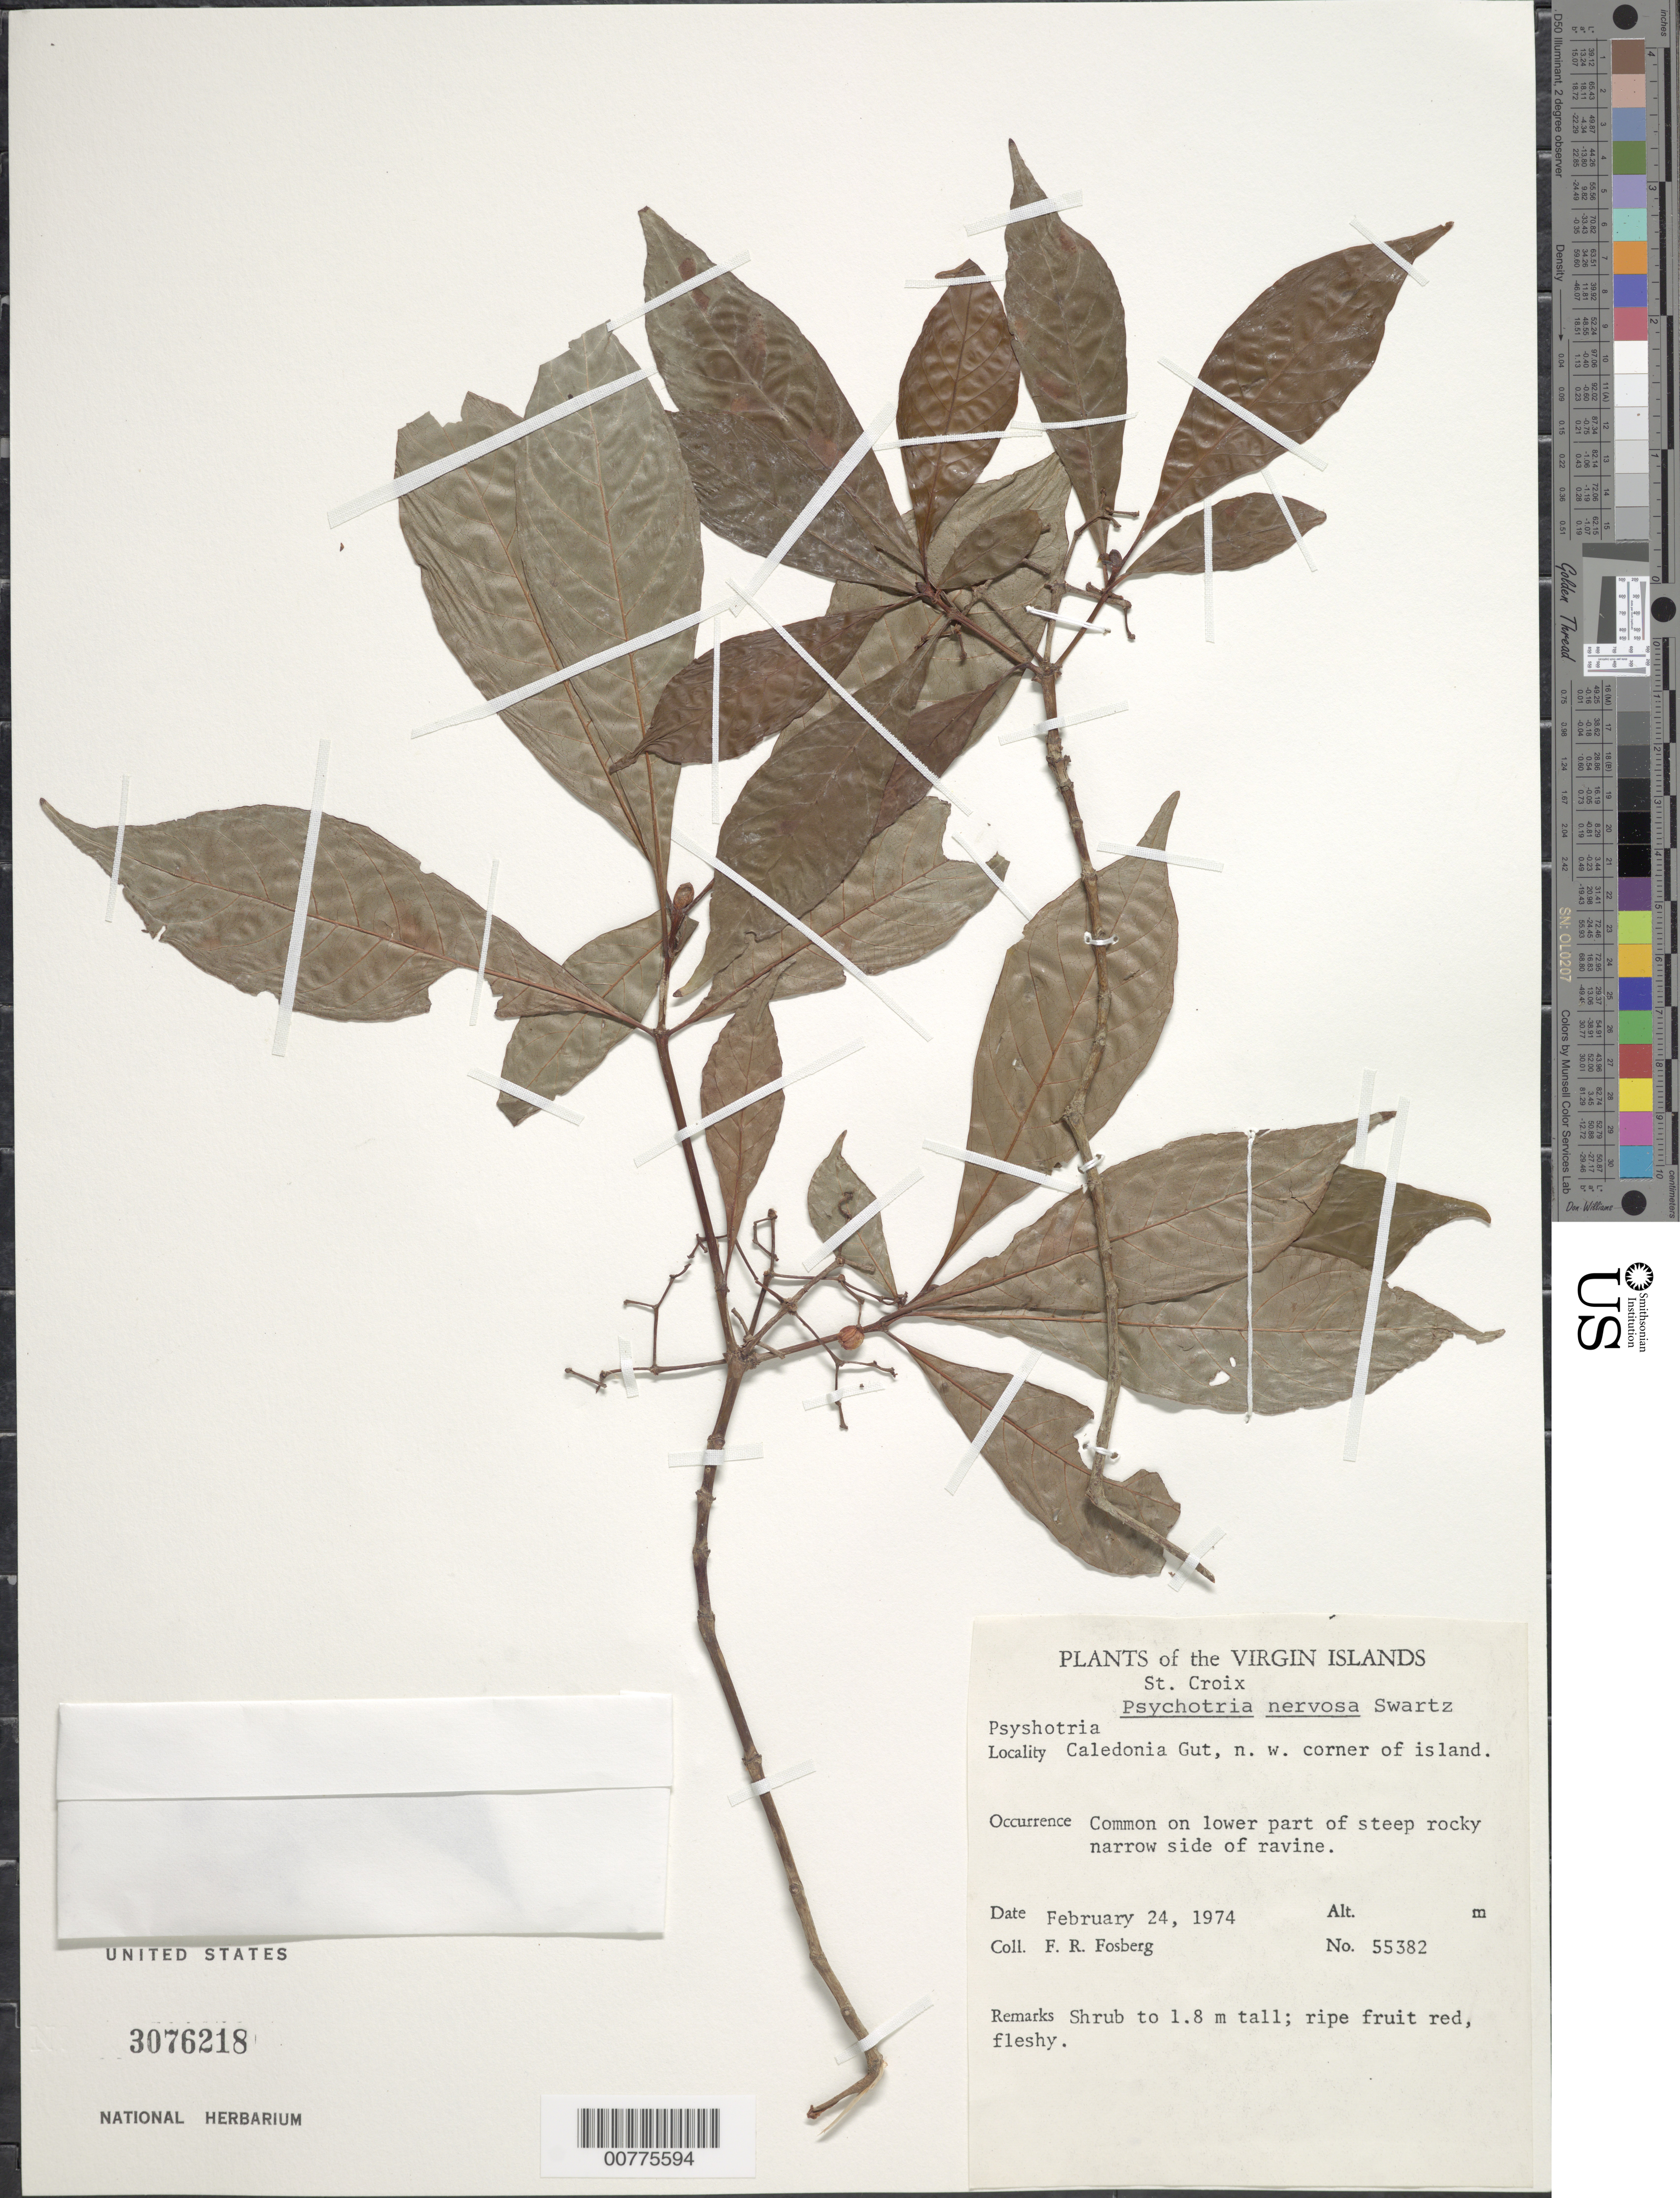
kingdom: Plantae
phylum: Tracheophyta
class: Magnoliopsida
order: Gentianales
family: Rubiaceae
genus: Psychotria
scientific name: Psychotria nervosa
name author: Sw.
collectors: F. R. Fosberg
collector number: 55382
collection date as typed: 24 Feb 1974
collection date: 1974-02-24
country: U.S. Virgin Islands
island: St. Croix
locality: Caledonia Gut, NW corner of island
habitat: Common on lower part of steep rocky narrow side of ravine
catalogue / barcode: US 3076218